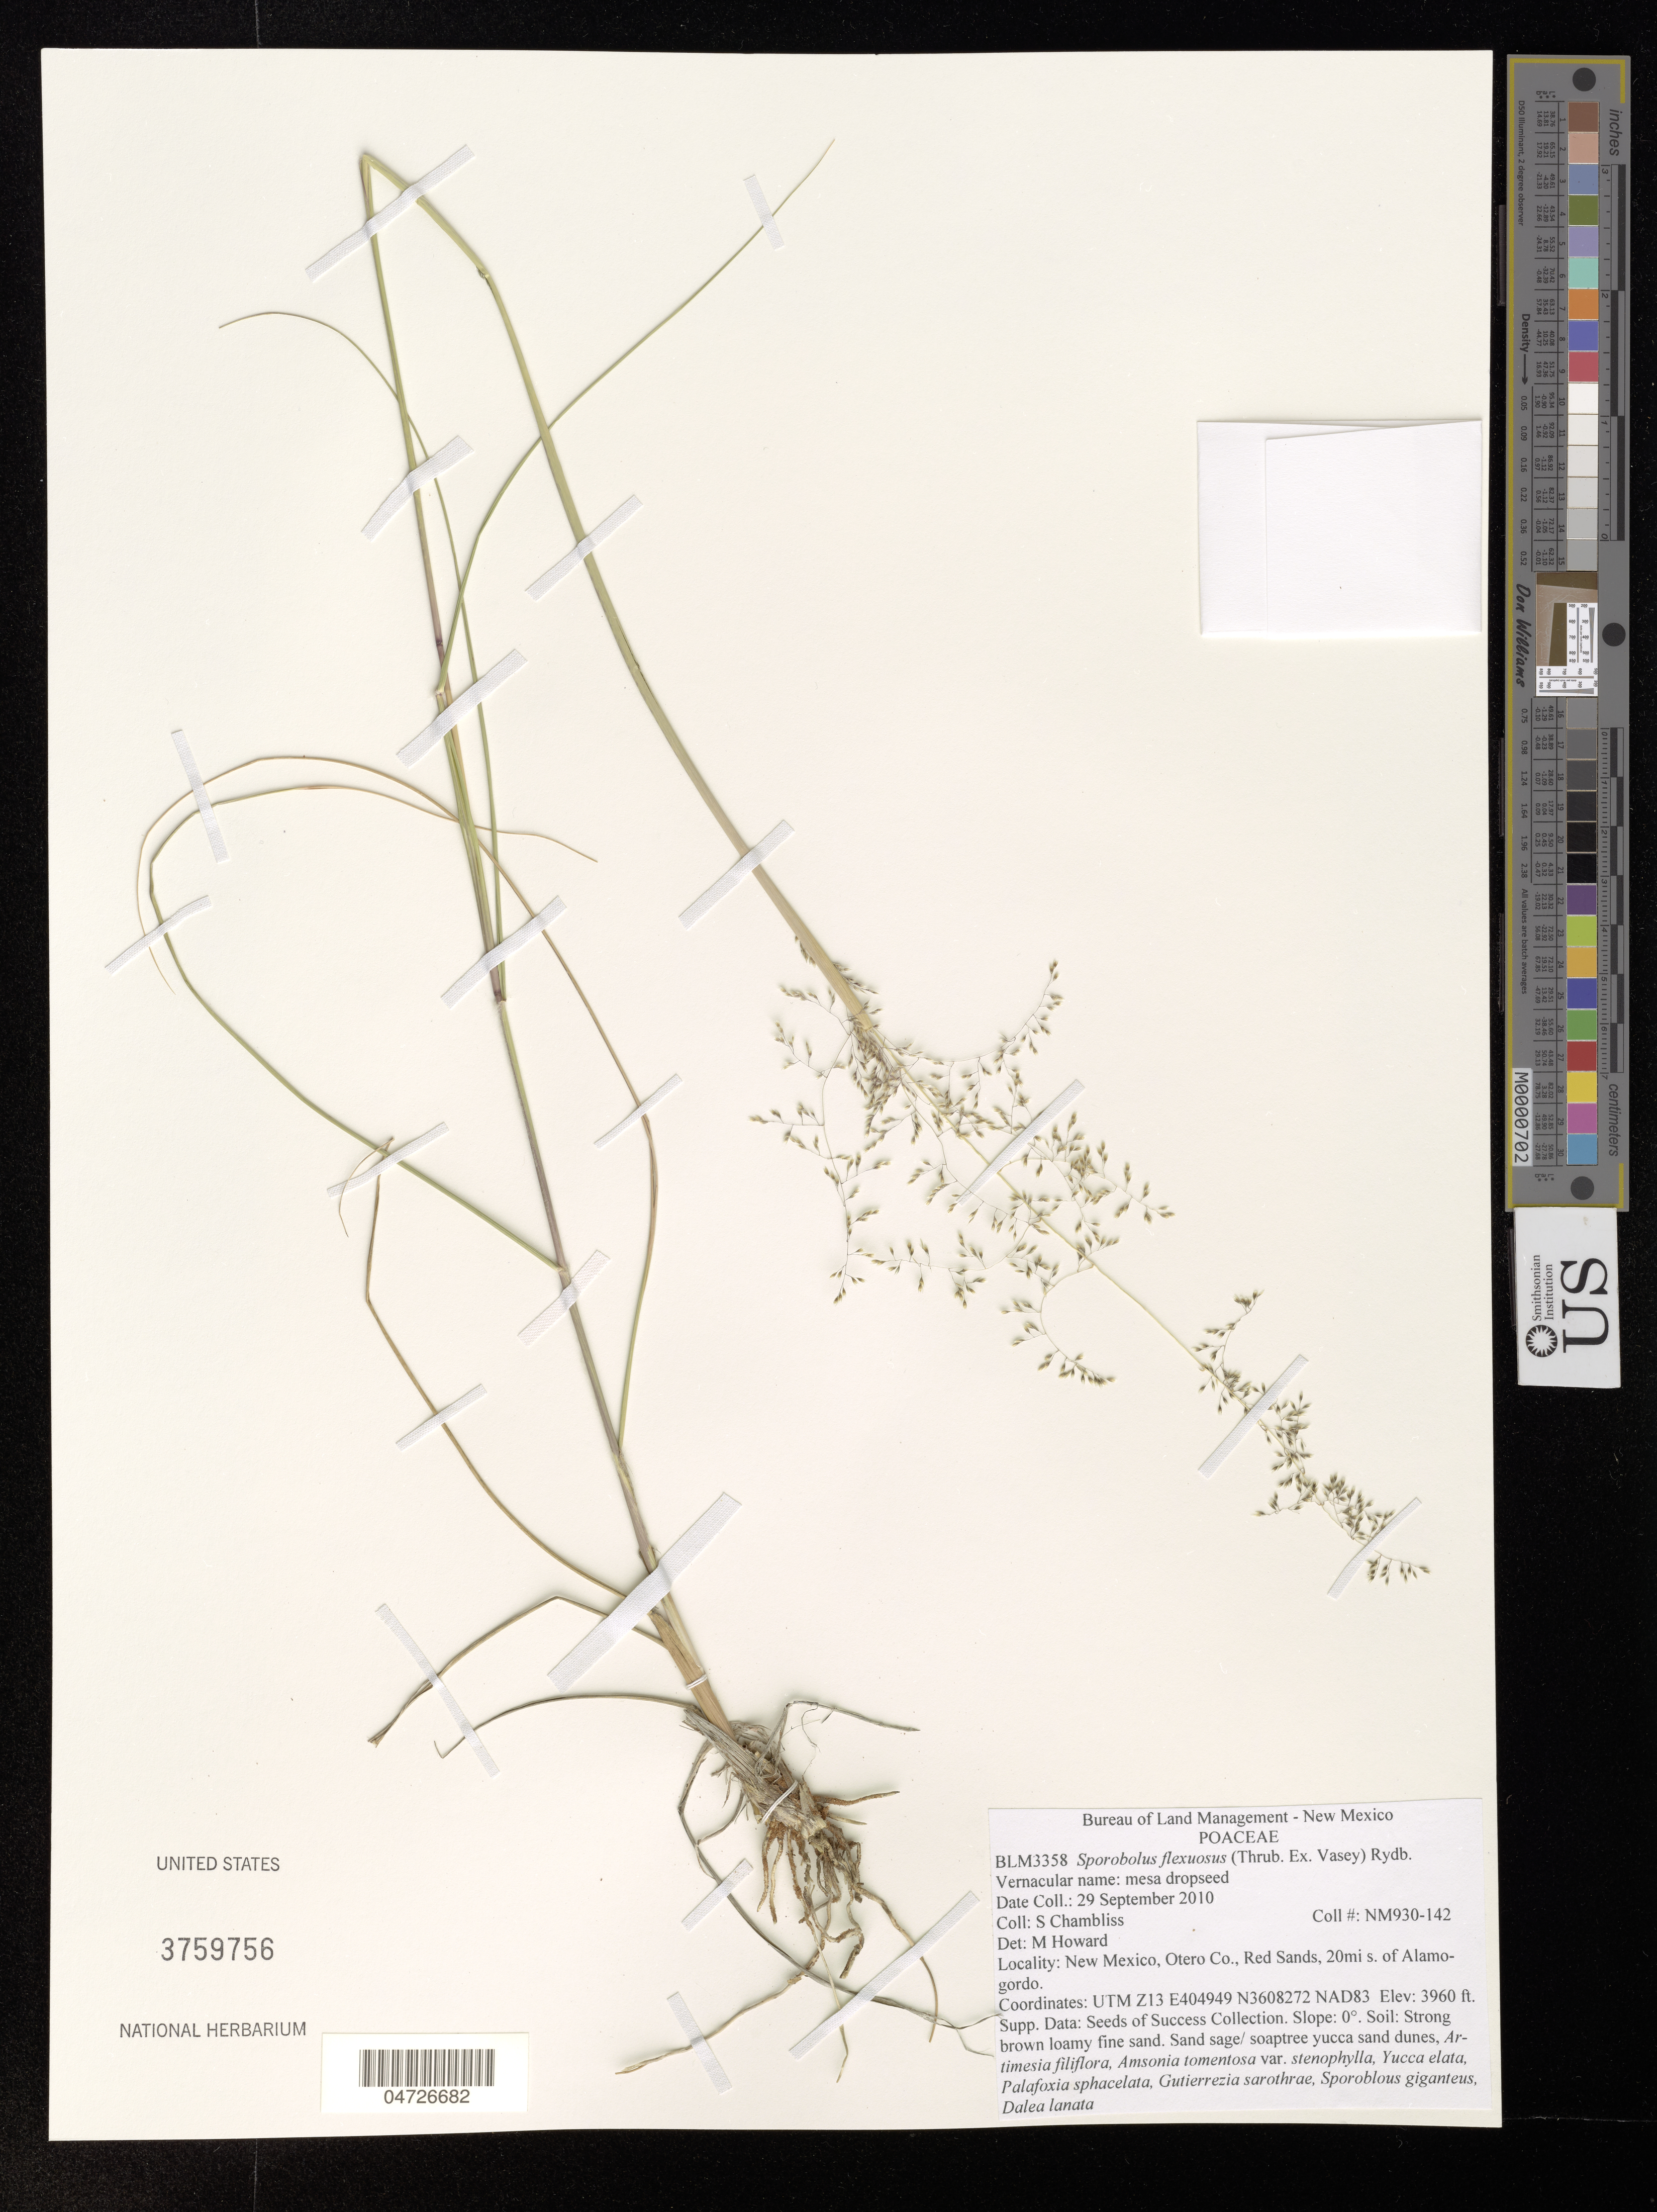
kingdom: Plantae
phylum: Tracheophyta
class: Liliopsida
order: Poales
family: Poaceae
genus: Sporobolus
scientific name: Sporobolus flexuosus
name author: (Thurb.) Rydb.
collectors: S. Chambliss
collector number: NM930-142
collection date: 2010-09-29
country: United States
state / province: New Mexico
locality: Otero Co., Red Sands, 20mi s. of Alamogordo.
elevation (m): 1207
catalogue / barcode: US 3759756